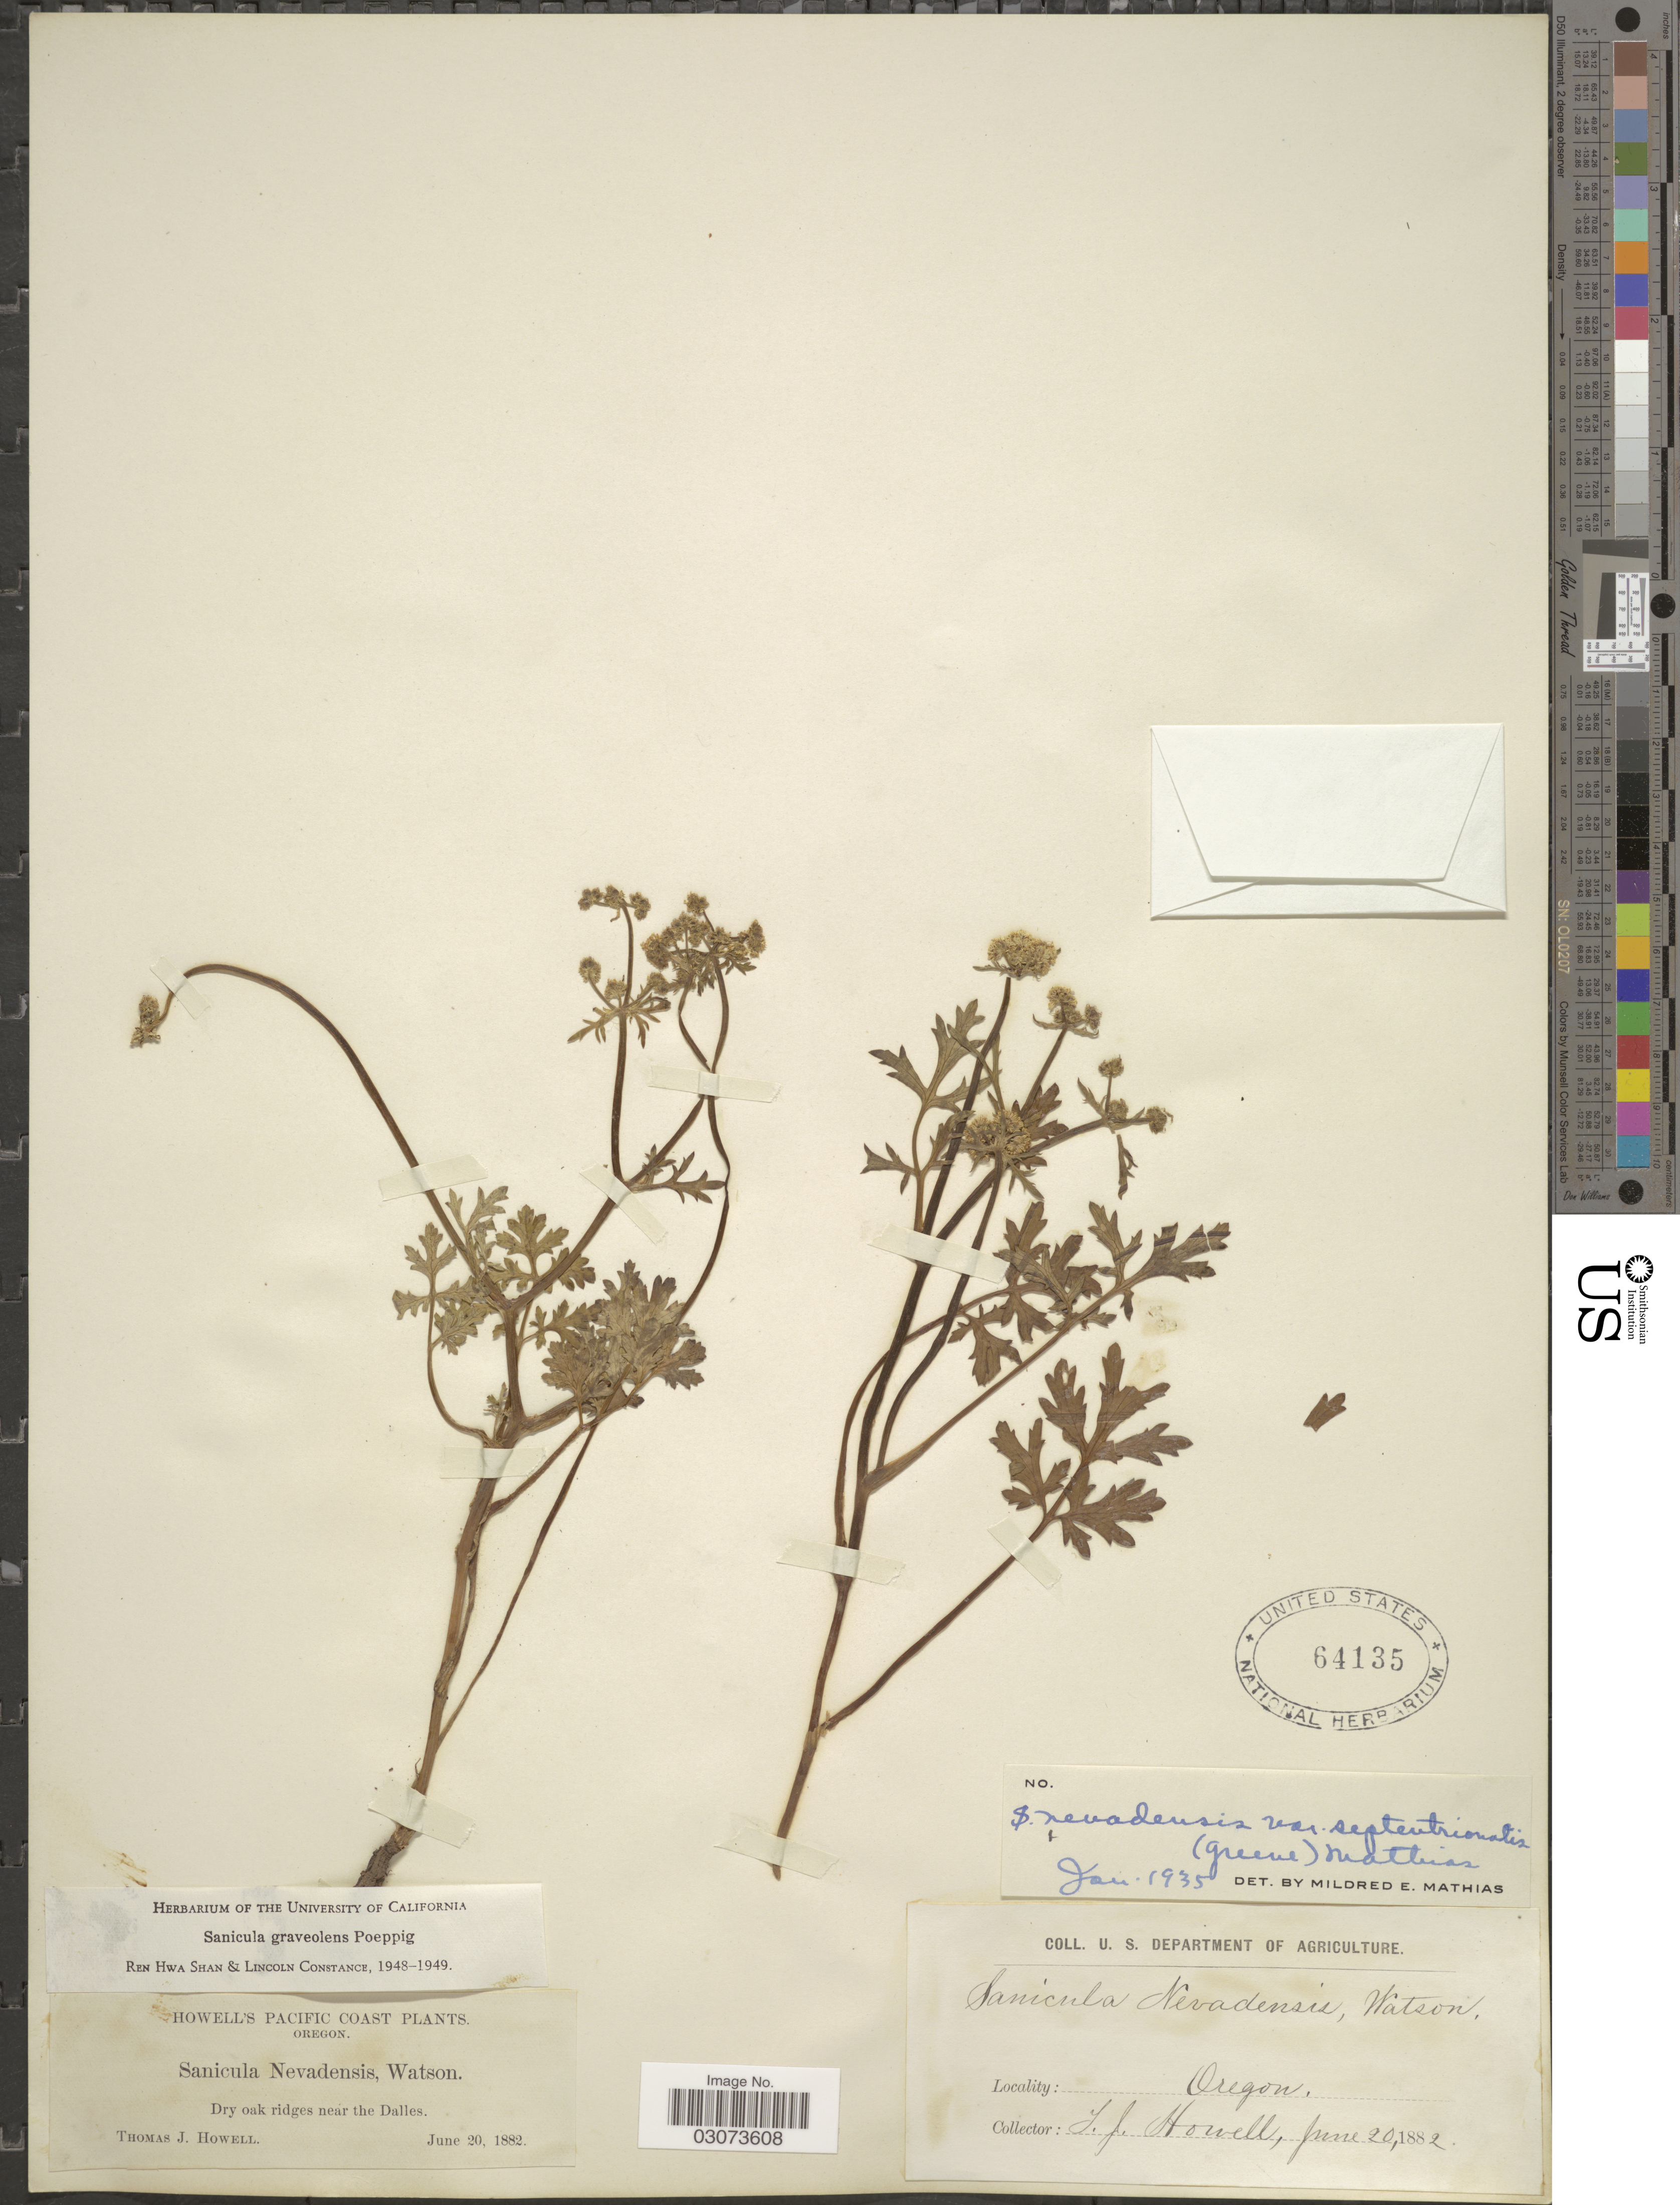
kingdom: Plantae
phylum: Tracheophyta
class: Magnoliopsida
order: Apiales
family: Apiaceae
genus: Sanicula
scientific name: Sanicula graveolens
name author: Poepp. ex DC.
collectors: T. J. Howell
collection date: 1882-06-20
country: United States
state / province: Oregon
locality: Pacific Coast. Near the Dalles.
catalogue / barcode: US 64135